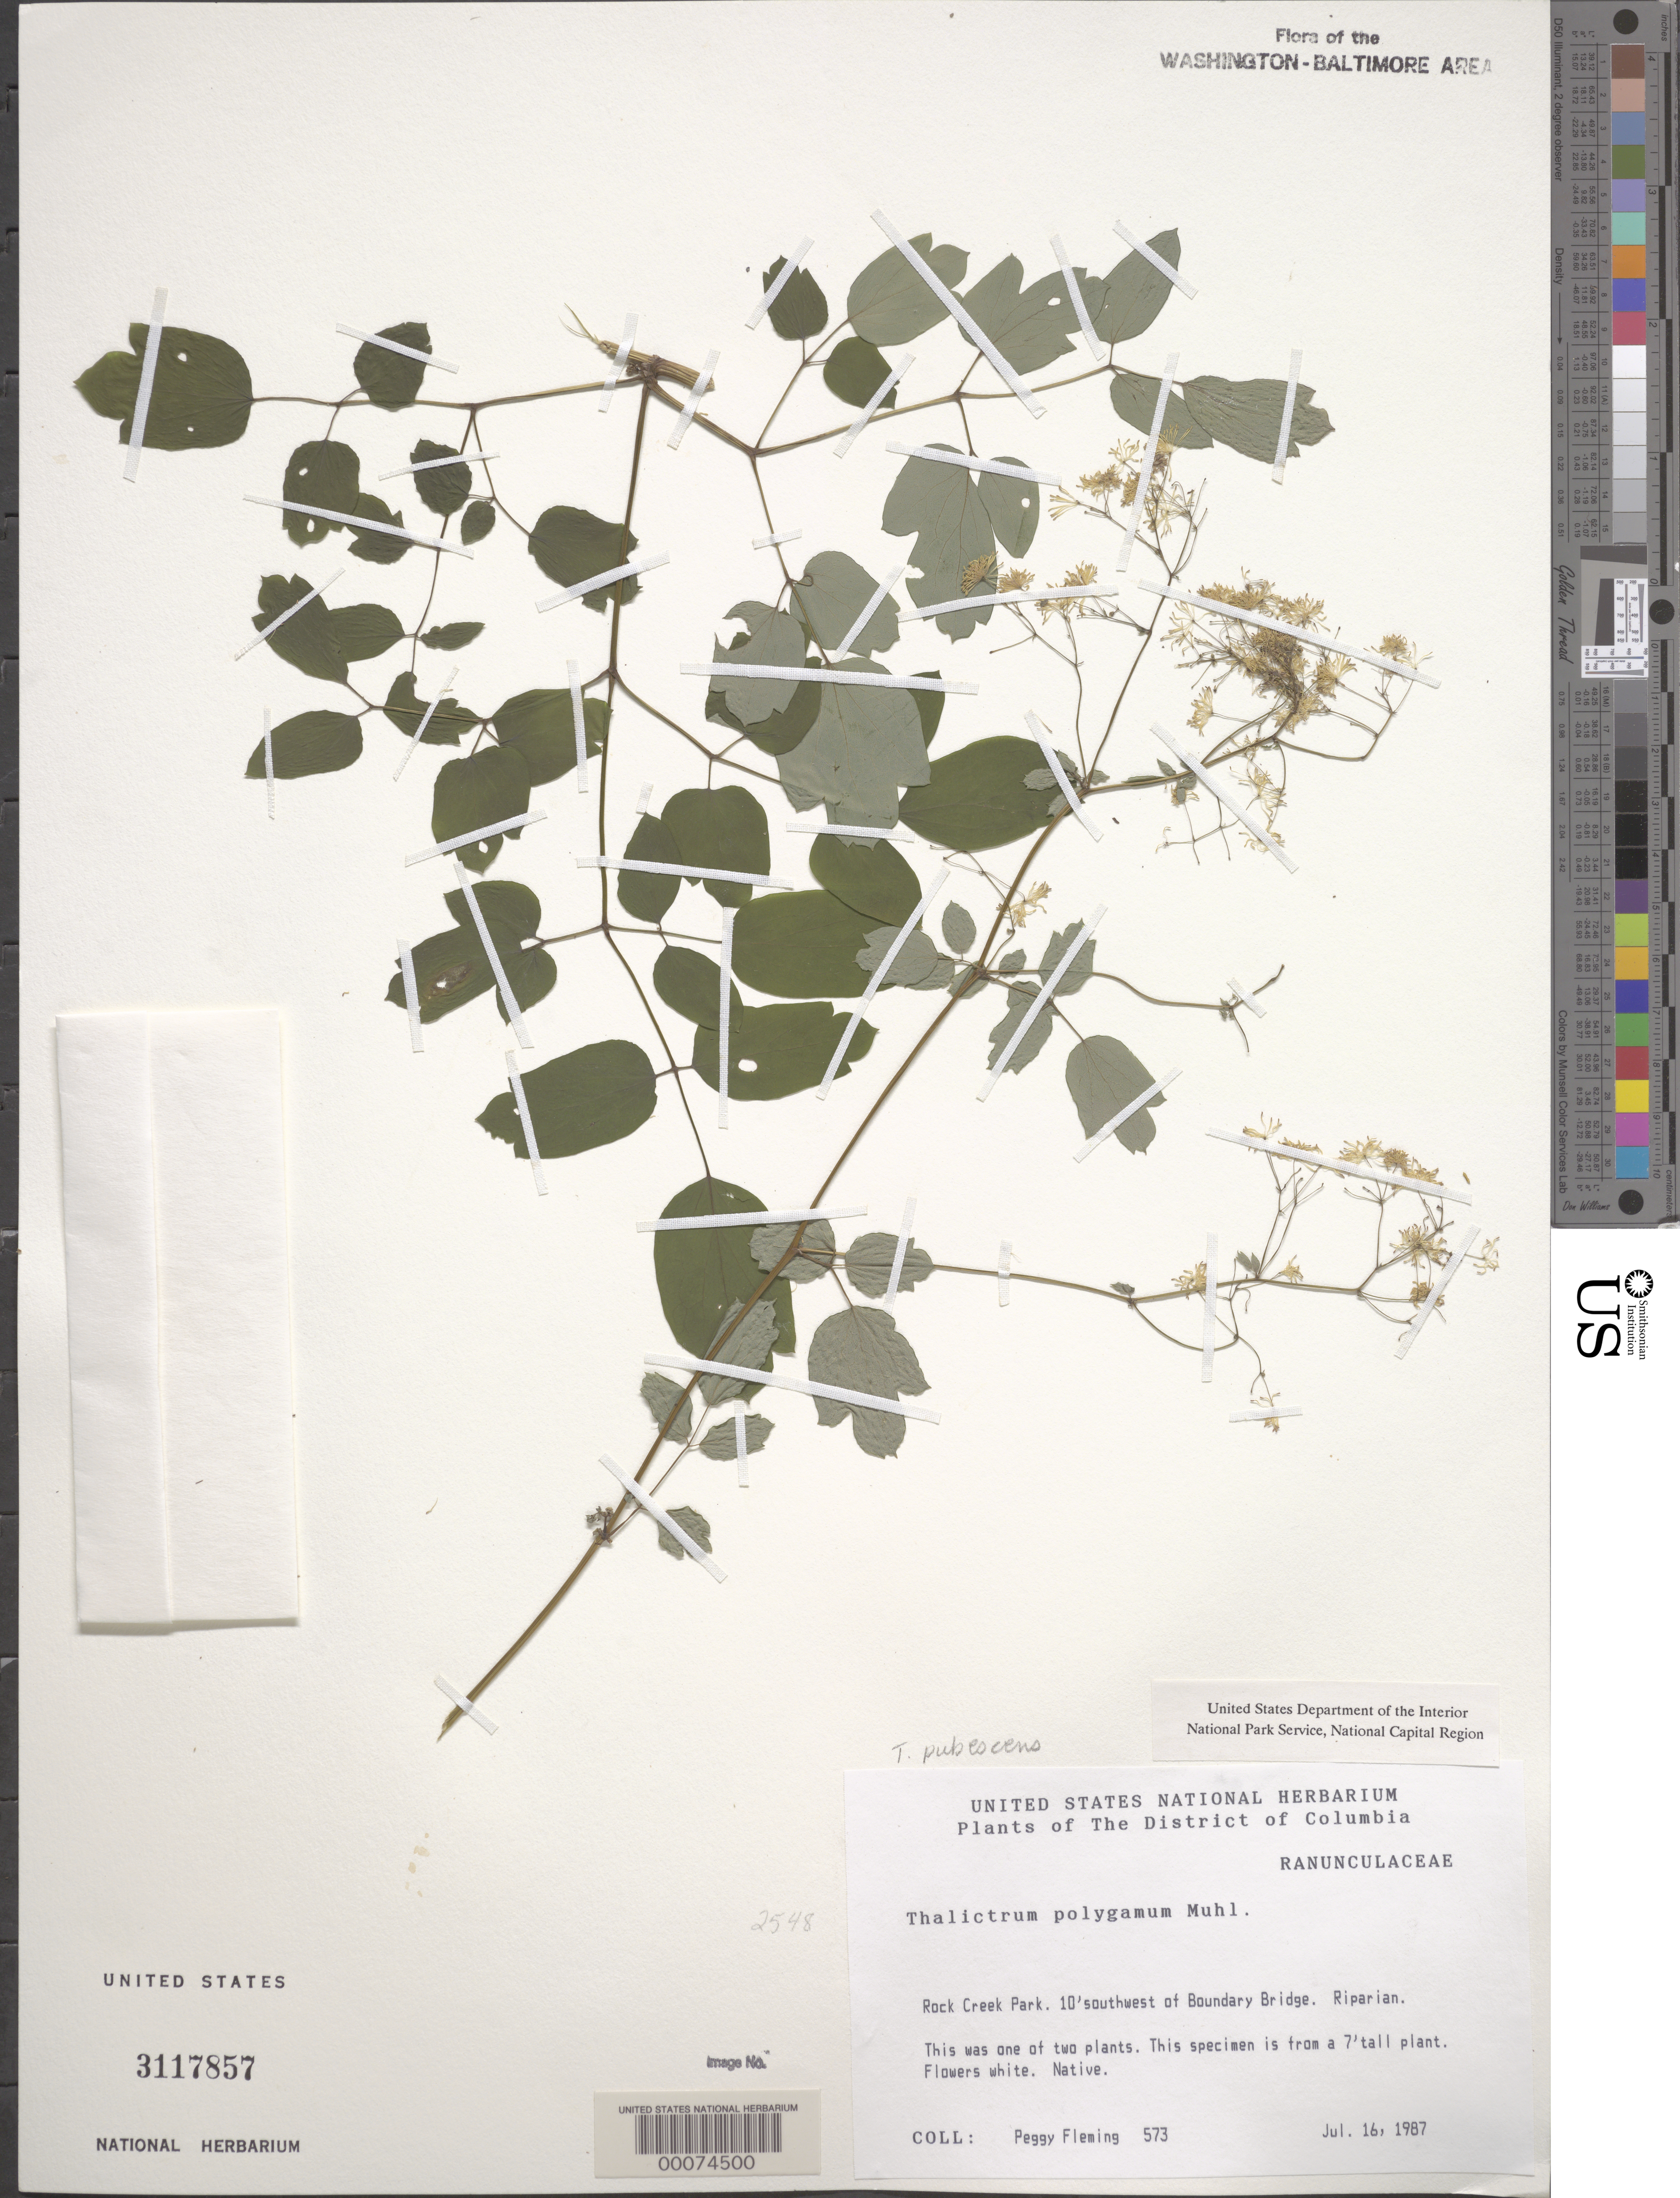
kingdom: Plantae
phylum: Tracheophyta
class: Magnoliopsida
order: Ranunculales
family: Ranunculaceae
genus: Thalictrum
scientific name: Thalictrum pubescens var. pubescens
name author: Muhl.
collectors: P. Fleming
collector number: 573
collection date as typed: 16 Jul 1987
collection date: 1987-07-16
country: United States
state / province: District of Columbia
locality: Rock Creek Park. 10' southwest of Boundary Bridge. Rock Creek Park and Vicinity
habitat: Riparian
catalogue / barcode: US 3117857